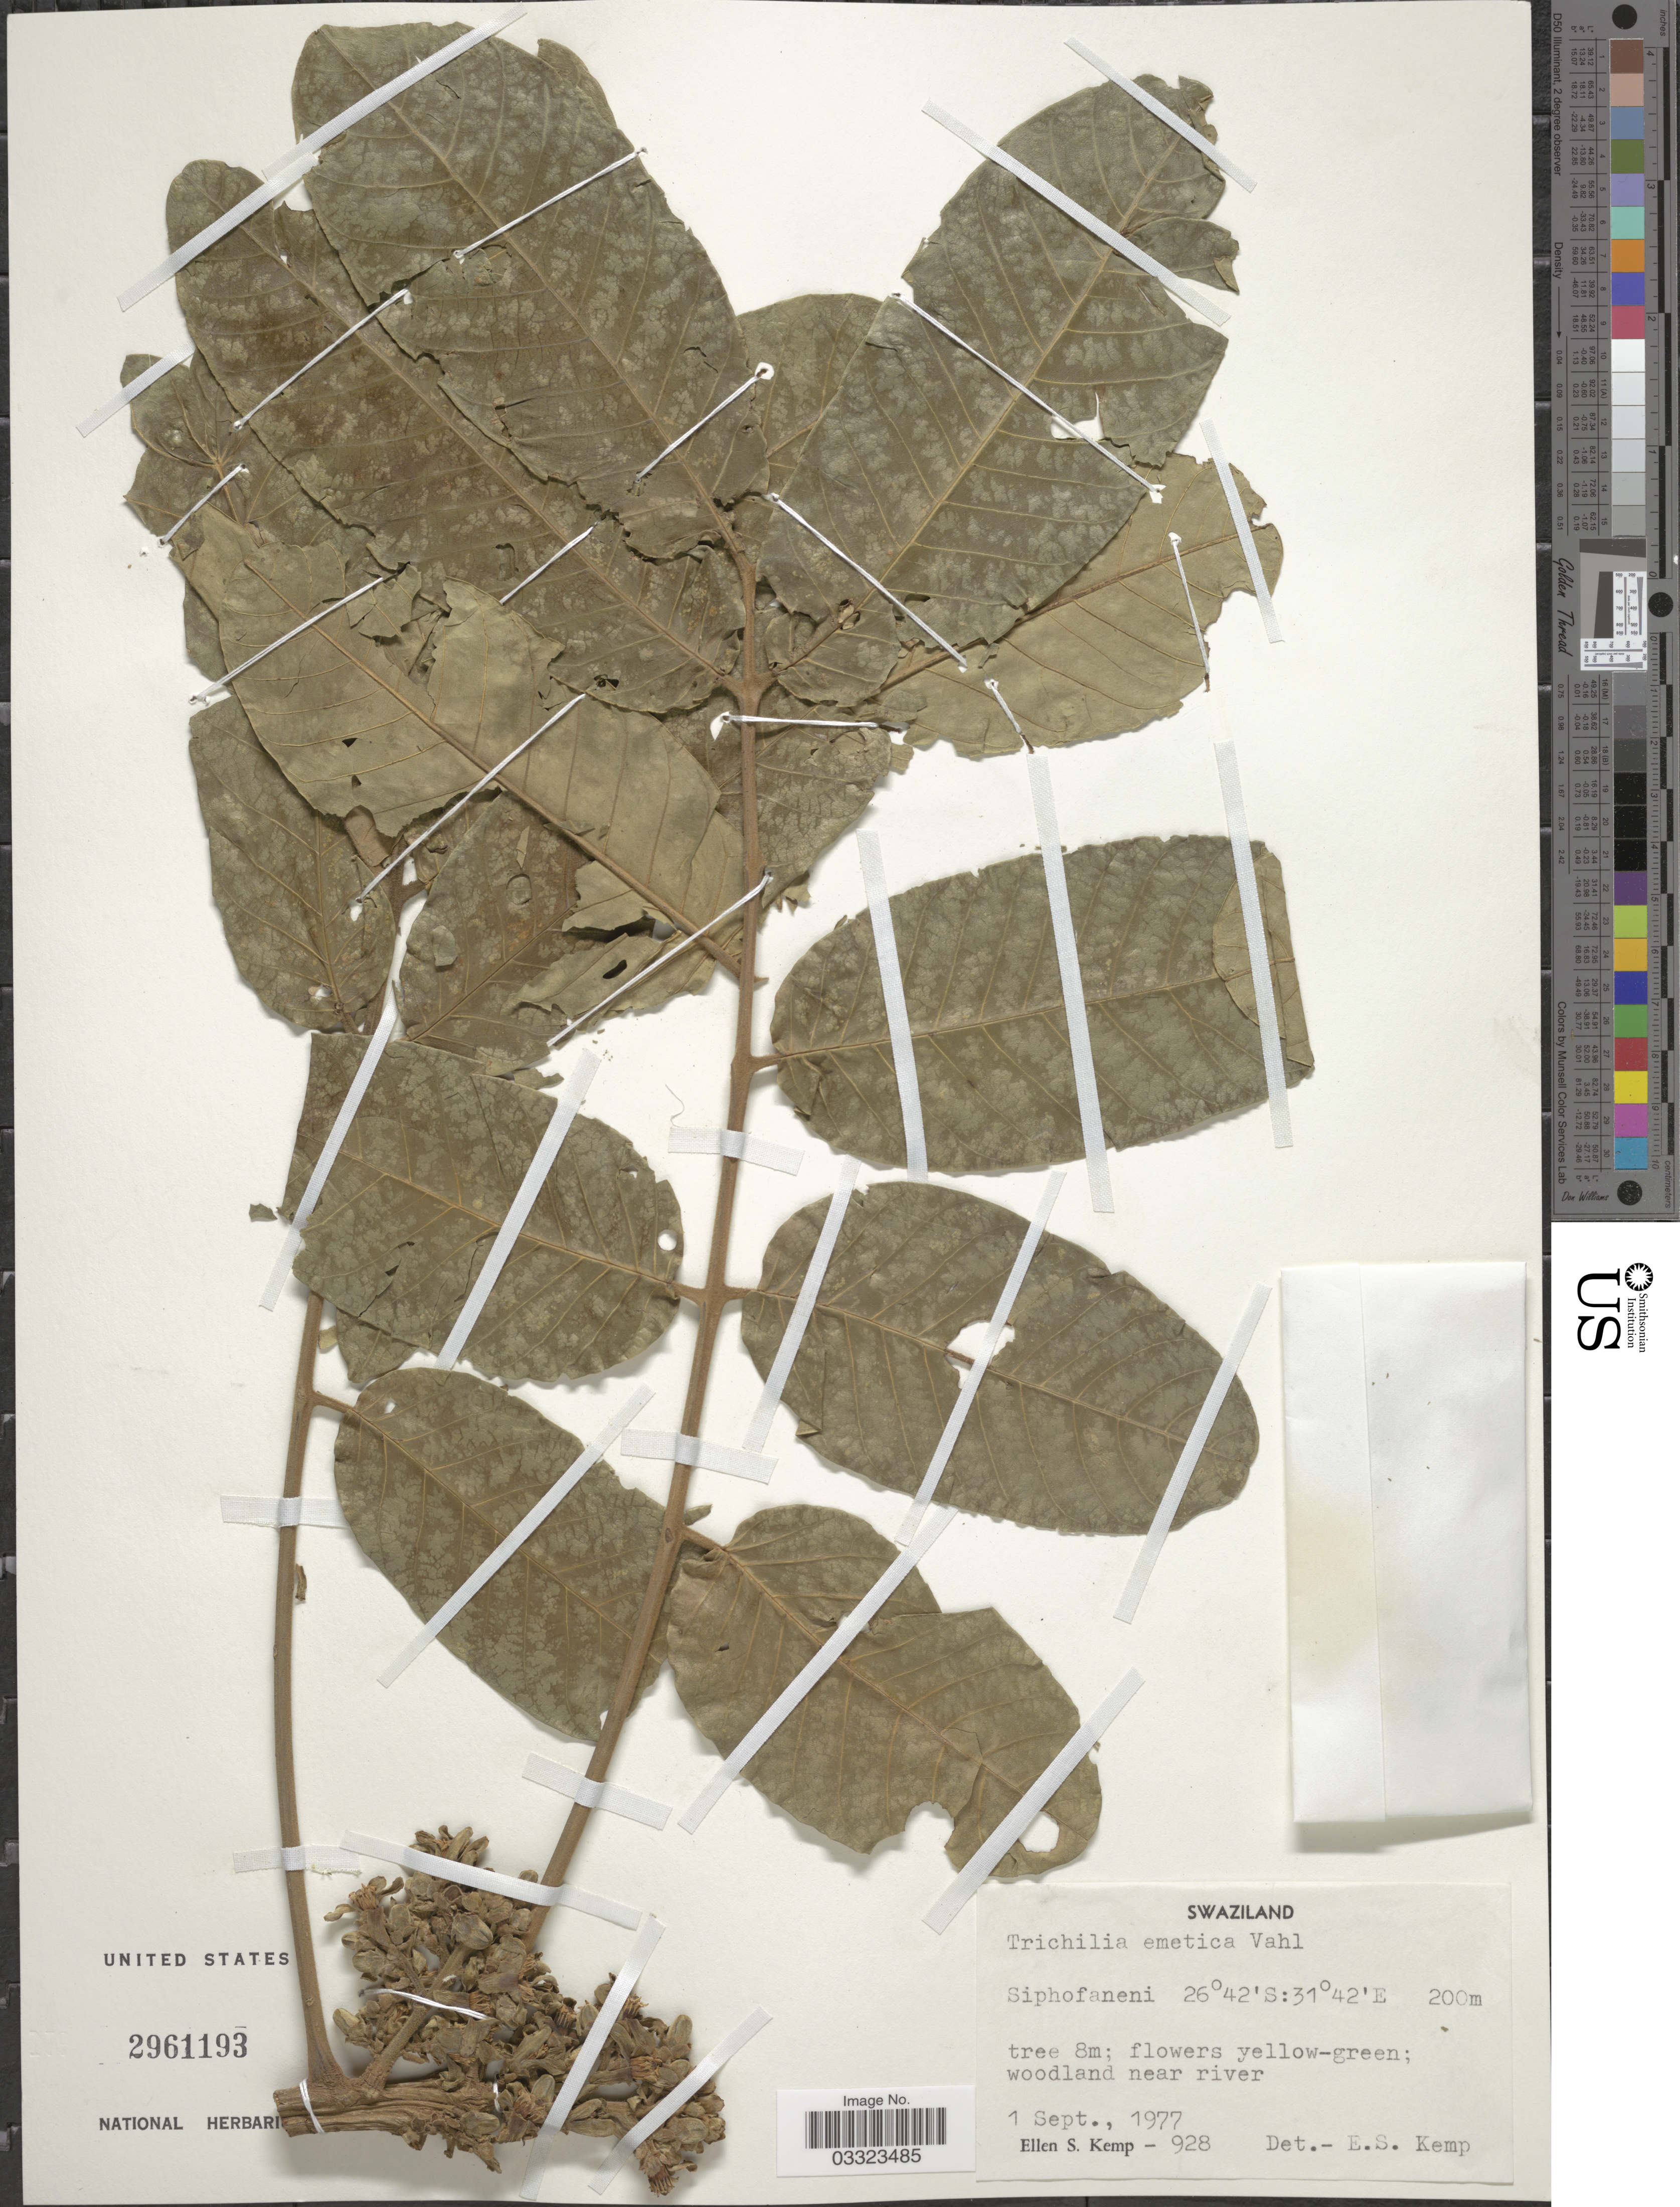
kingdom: Plantae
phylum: Tracheophyta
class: Magnoliopsida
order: Sapindales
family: Meliaceae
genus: Trichilia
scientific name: Trichilia emetica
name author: Vahl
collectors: E. S. Kemp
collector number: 928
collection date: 1977-09-01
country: Eswatini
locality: Siphofaneni.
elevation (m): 200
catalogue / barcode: US 2961193